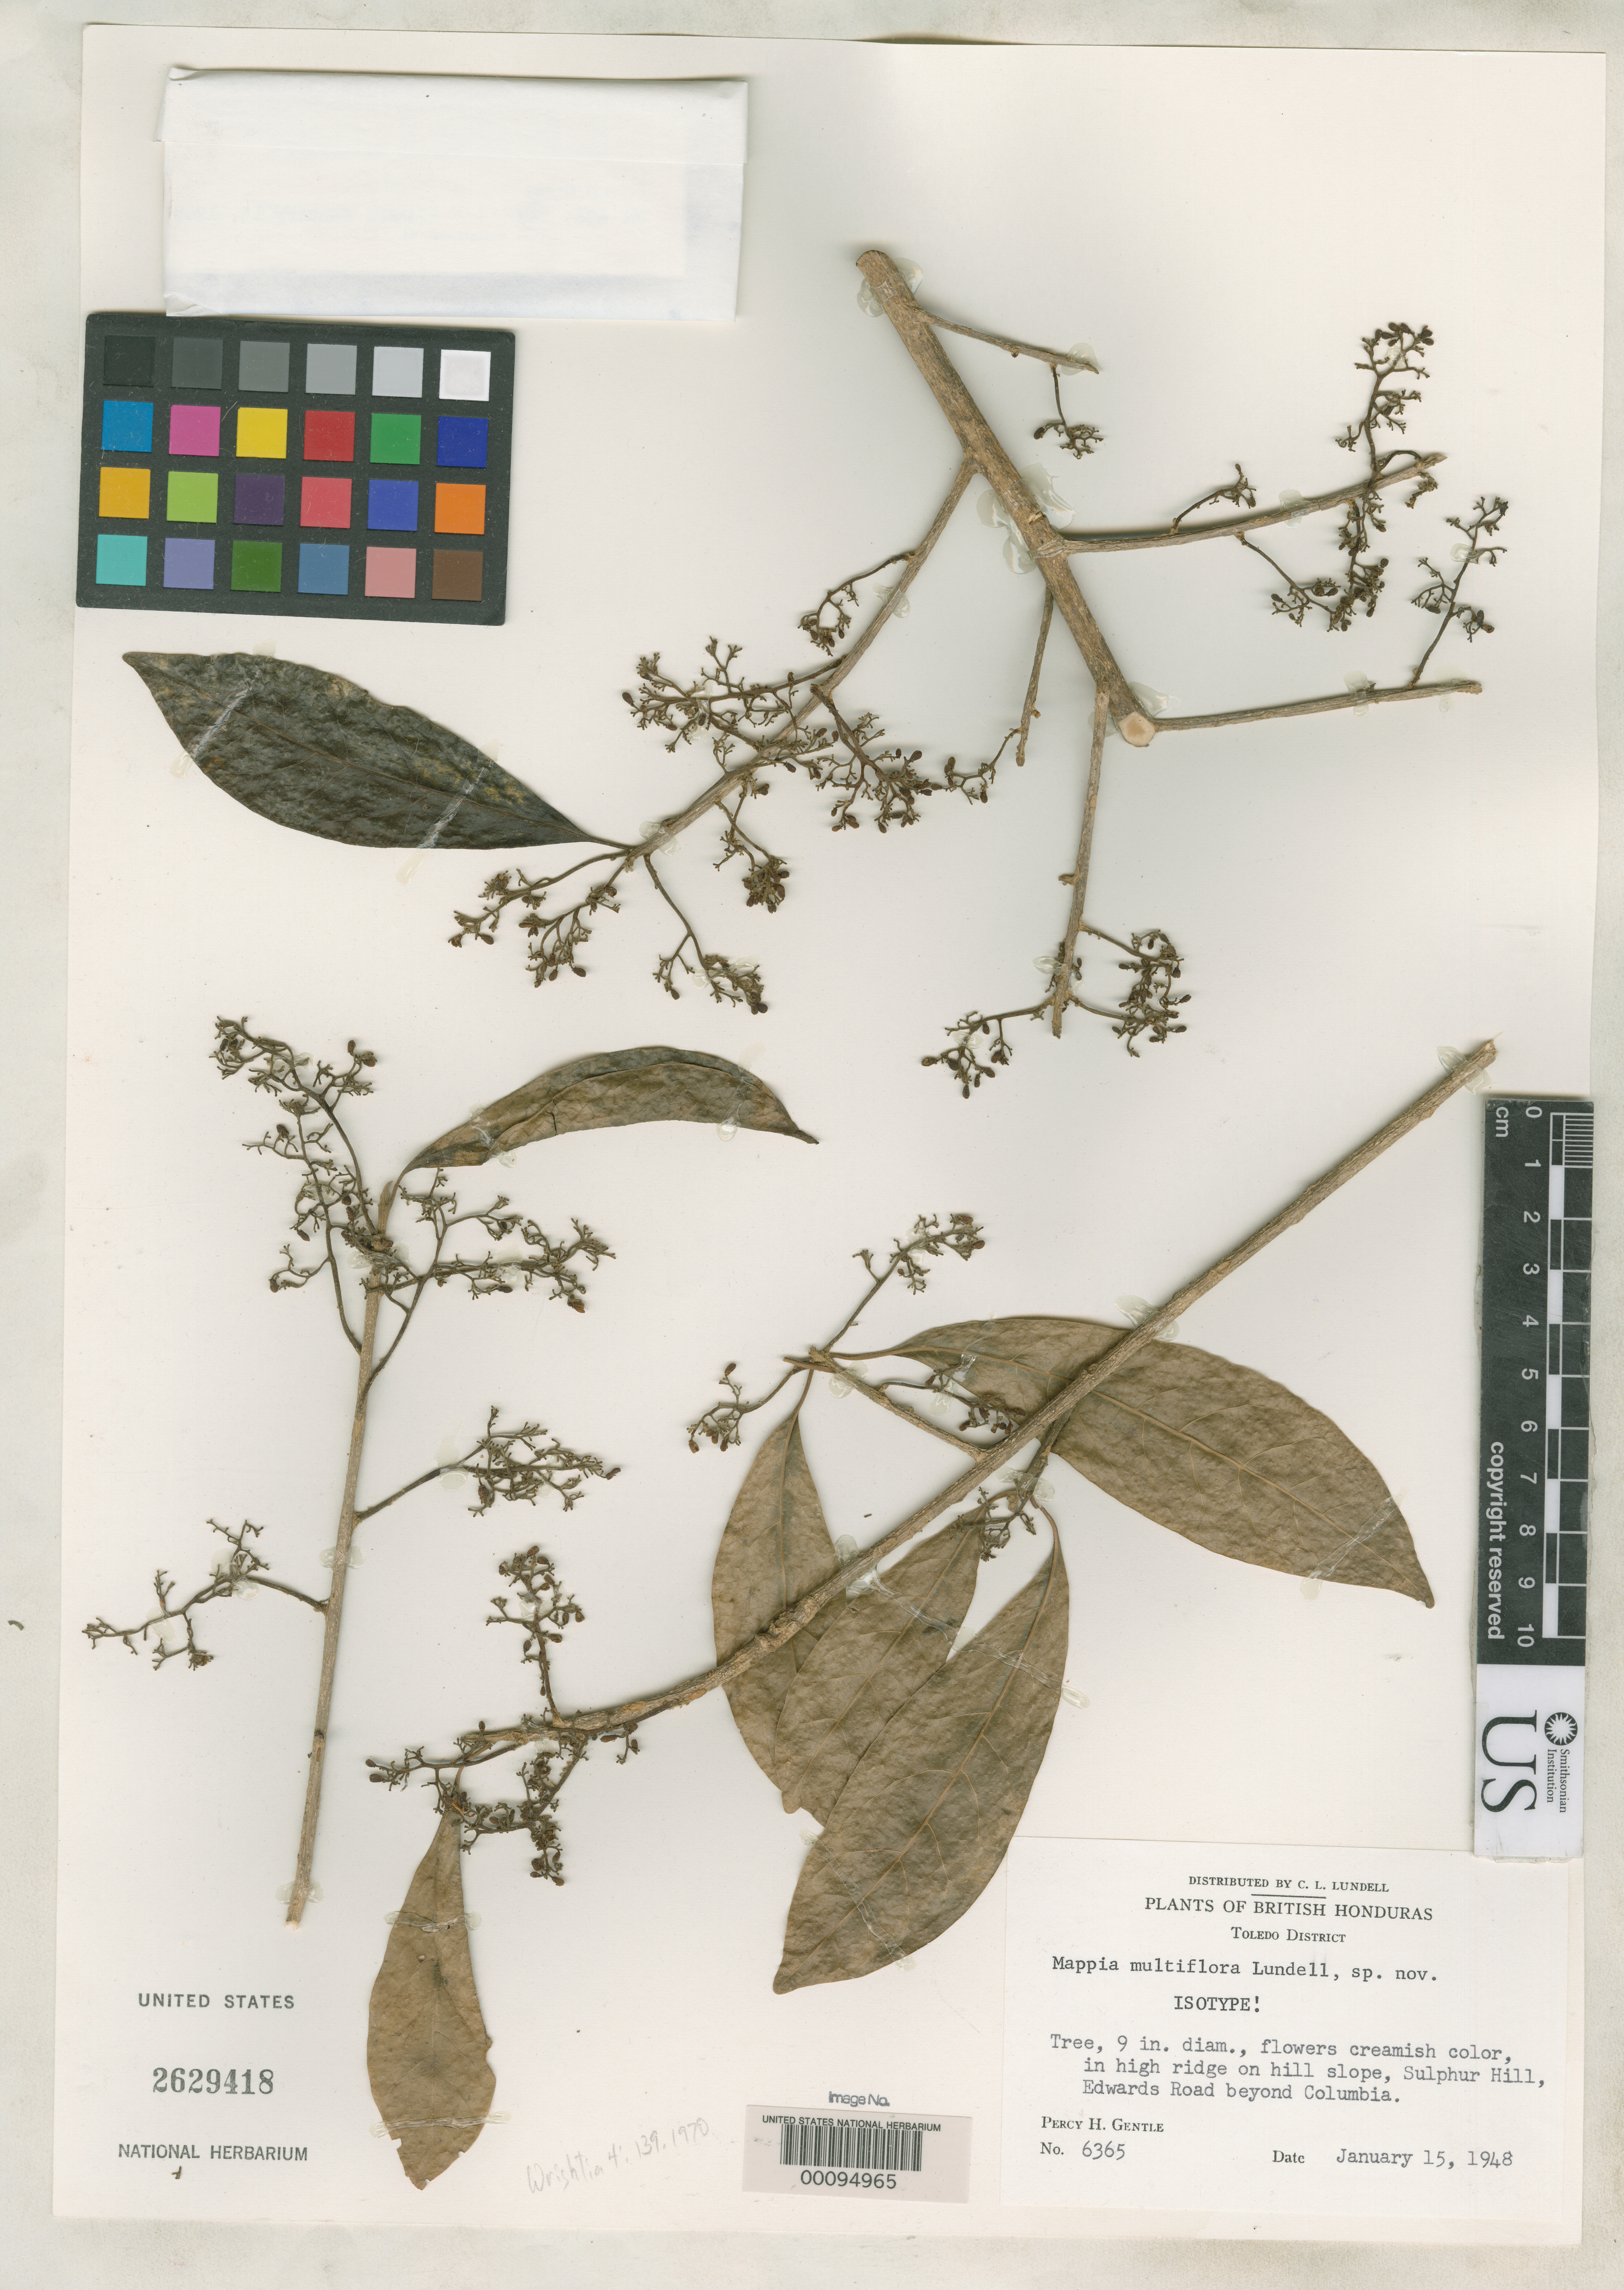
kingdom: Plantae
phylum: Tracheophyta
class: Magnoliopsida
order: Icacinales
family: Icacinaceae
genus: Mappia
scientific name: Mappia multiflora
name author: Lundell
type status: Isotype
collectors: P. H. Gentle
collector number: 6365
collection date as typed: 15 Jan 1948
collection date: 1948-01-15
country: Belize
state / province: Toledo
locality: Sulphur Hill.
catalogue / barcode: US 2629418